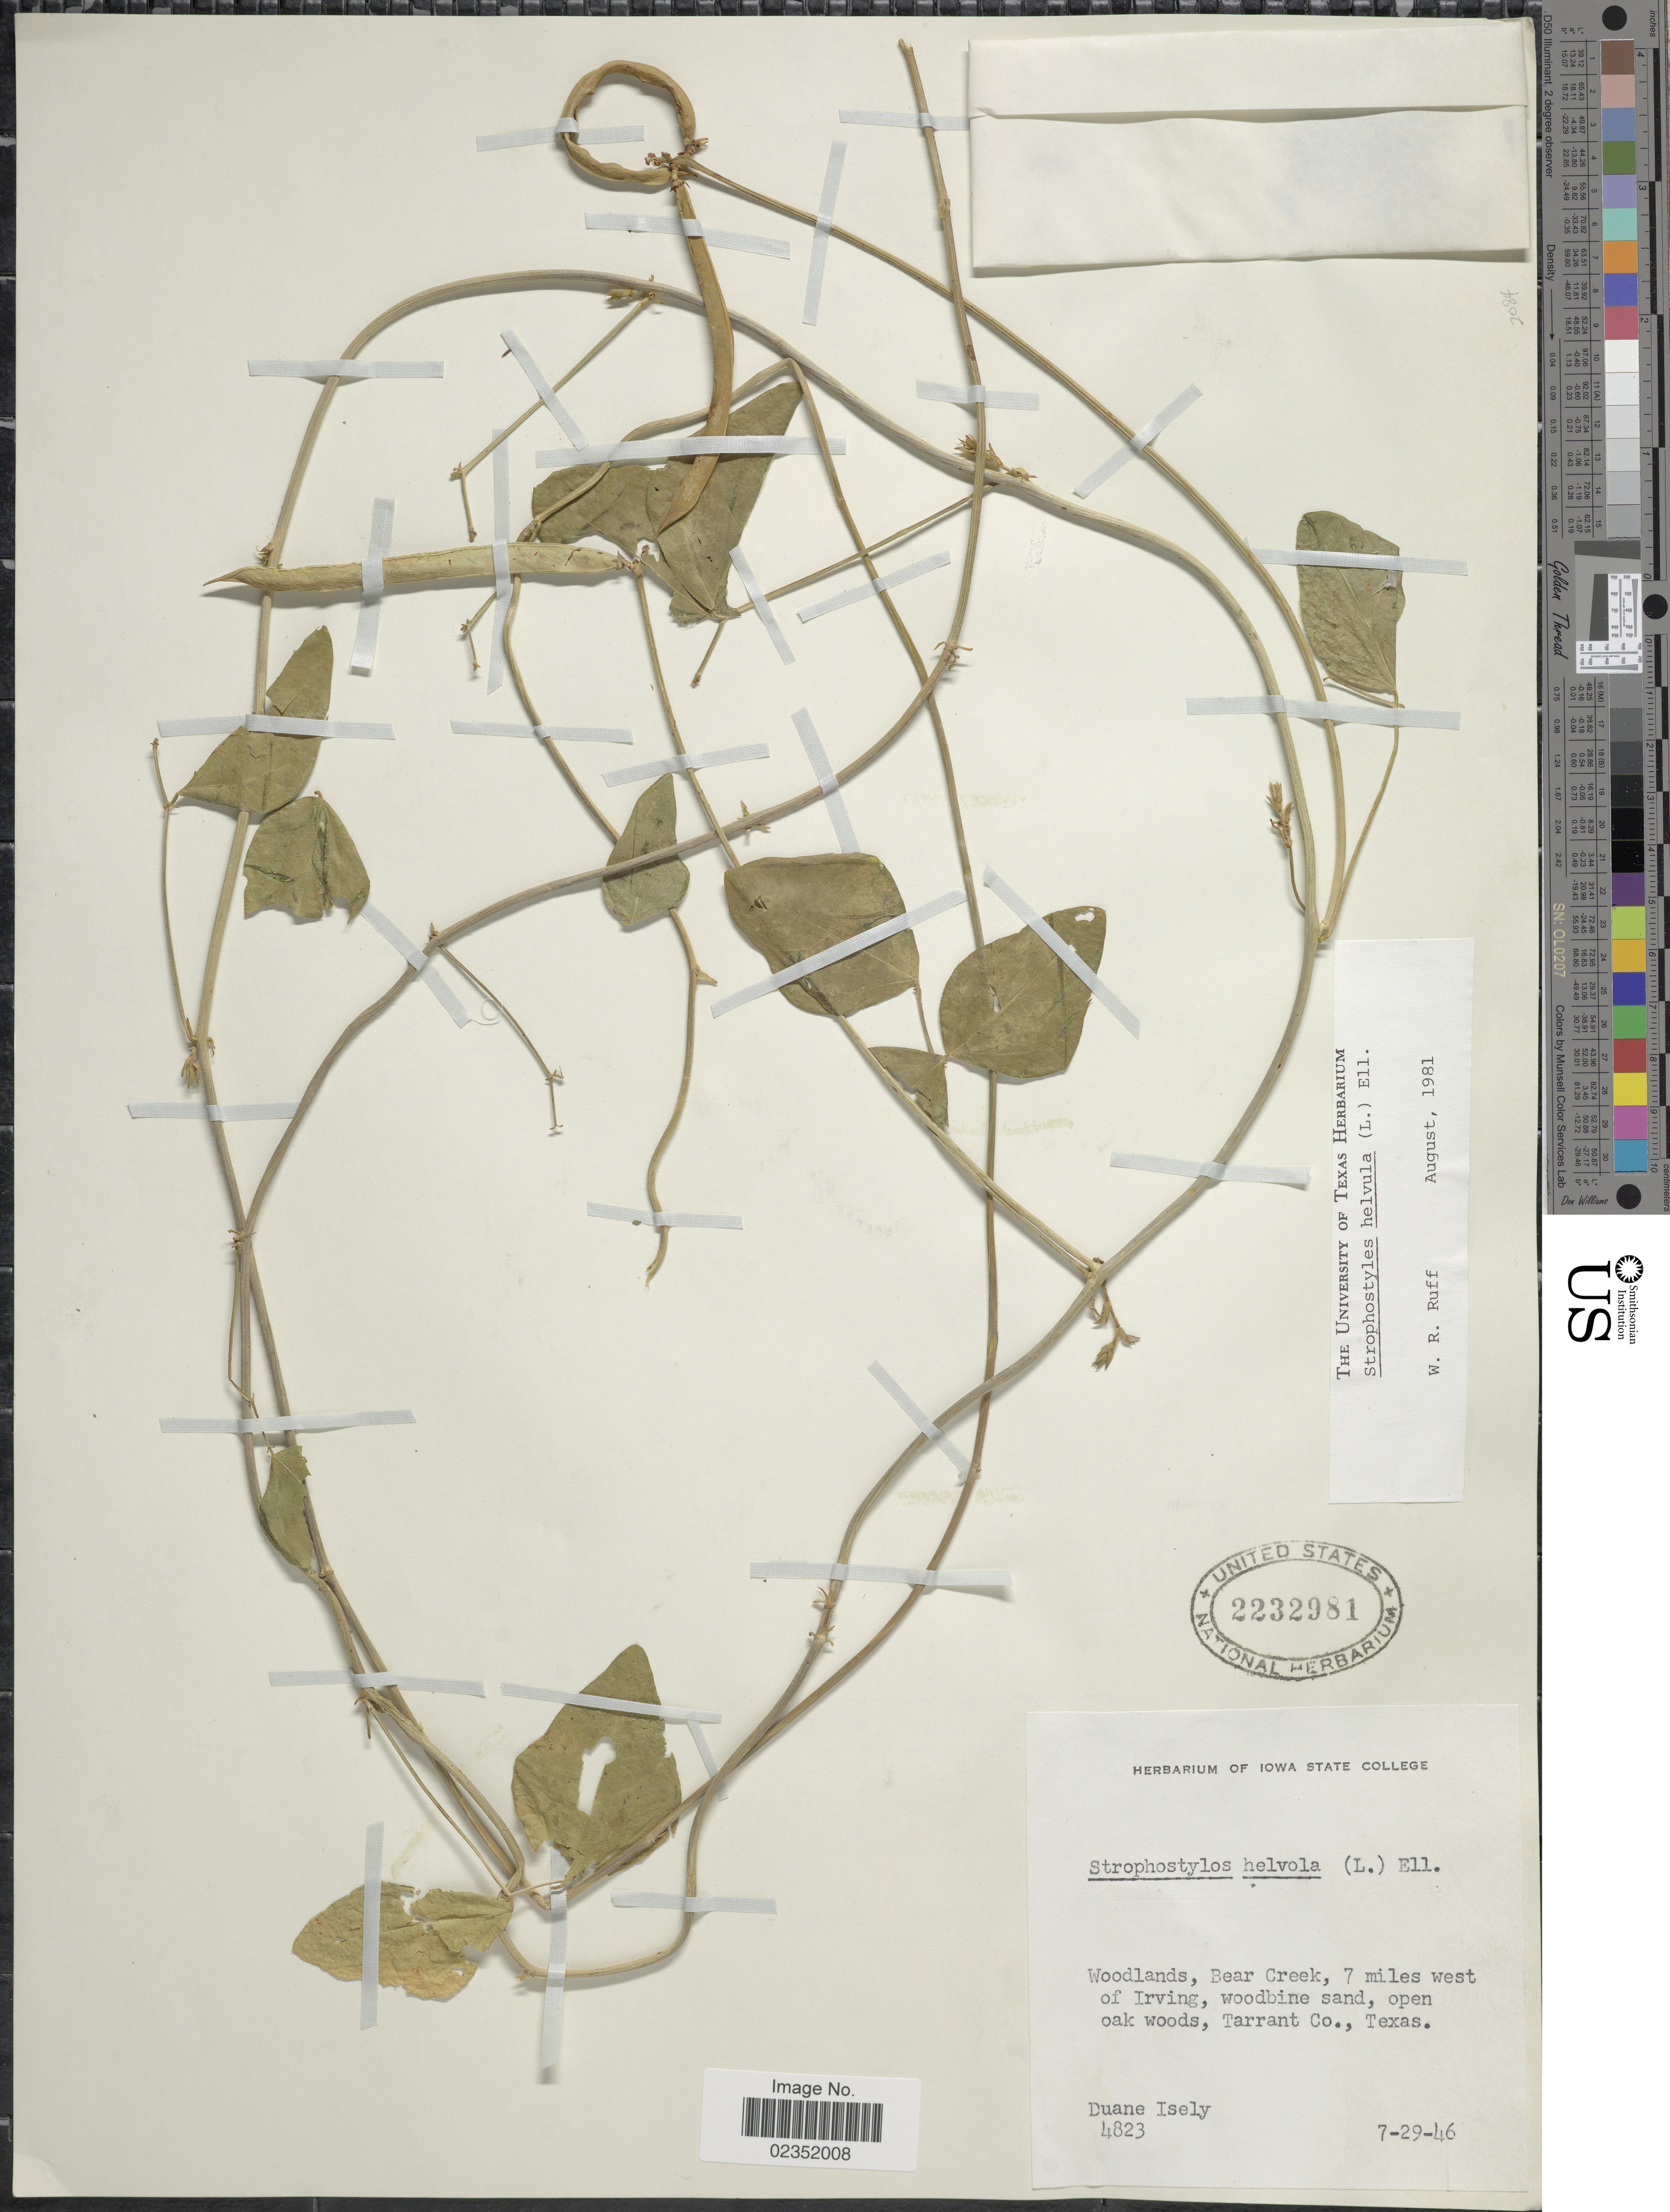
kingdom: Plantae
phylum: Tracheophyta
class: Magnoliopsida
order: Fabales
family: Fabaceae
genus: Strophostyles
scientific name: Strophostyles helvola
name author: (L.) Elliott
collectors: D. Isely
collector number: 4823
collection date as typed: Transcribed d/m/y: 29/7/46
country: United States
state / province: Texas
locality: Woodlands, Bear Creek, 7 miles west of Irving, woodbine sand, open oak woods, Tarrant Co.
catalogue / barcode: US 2232981